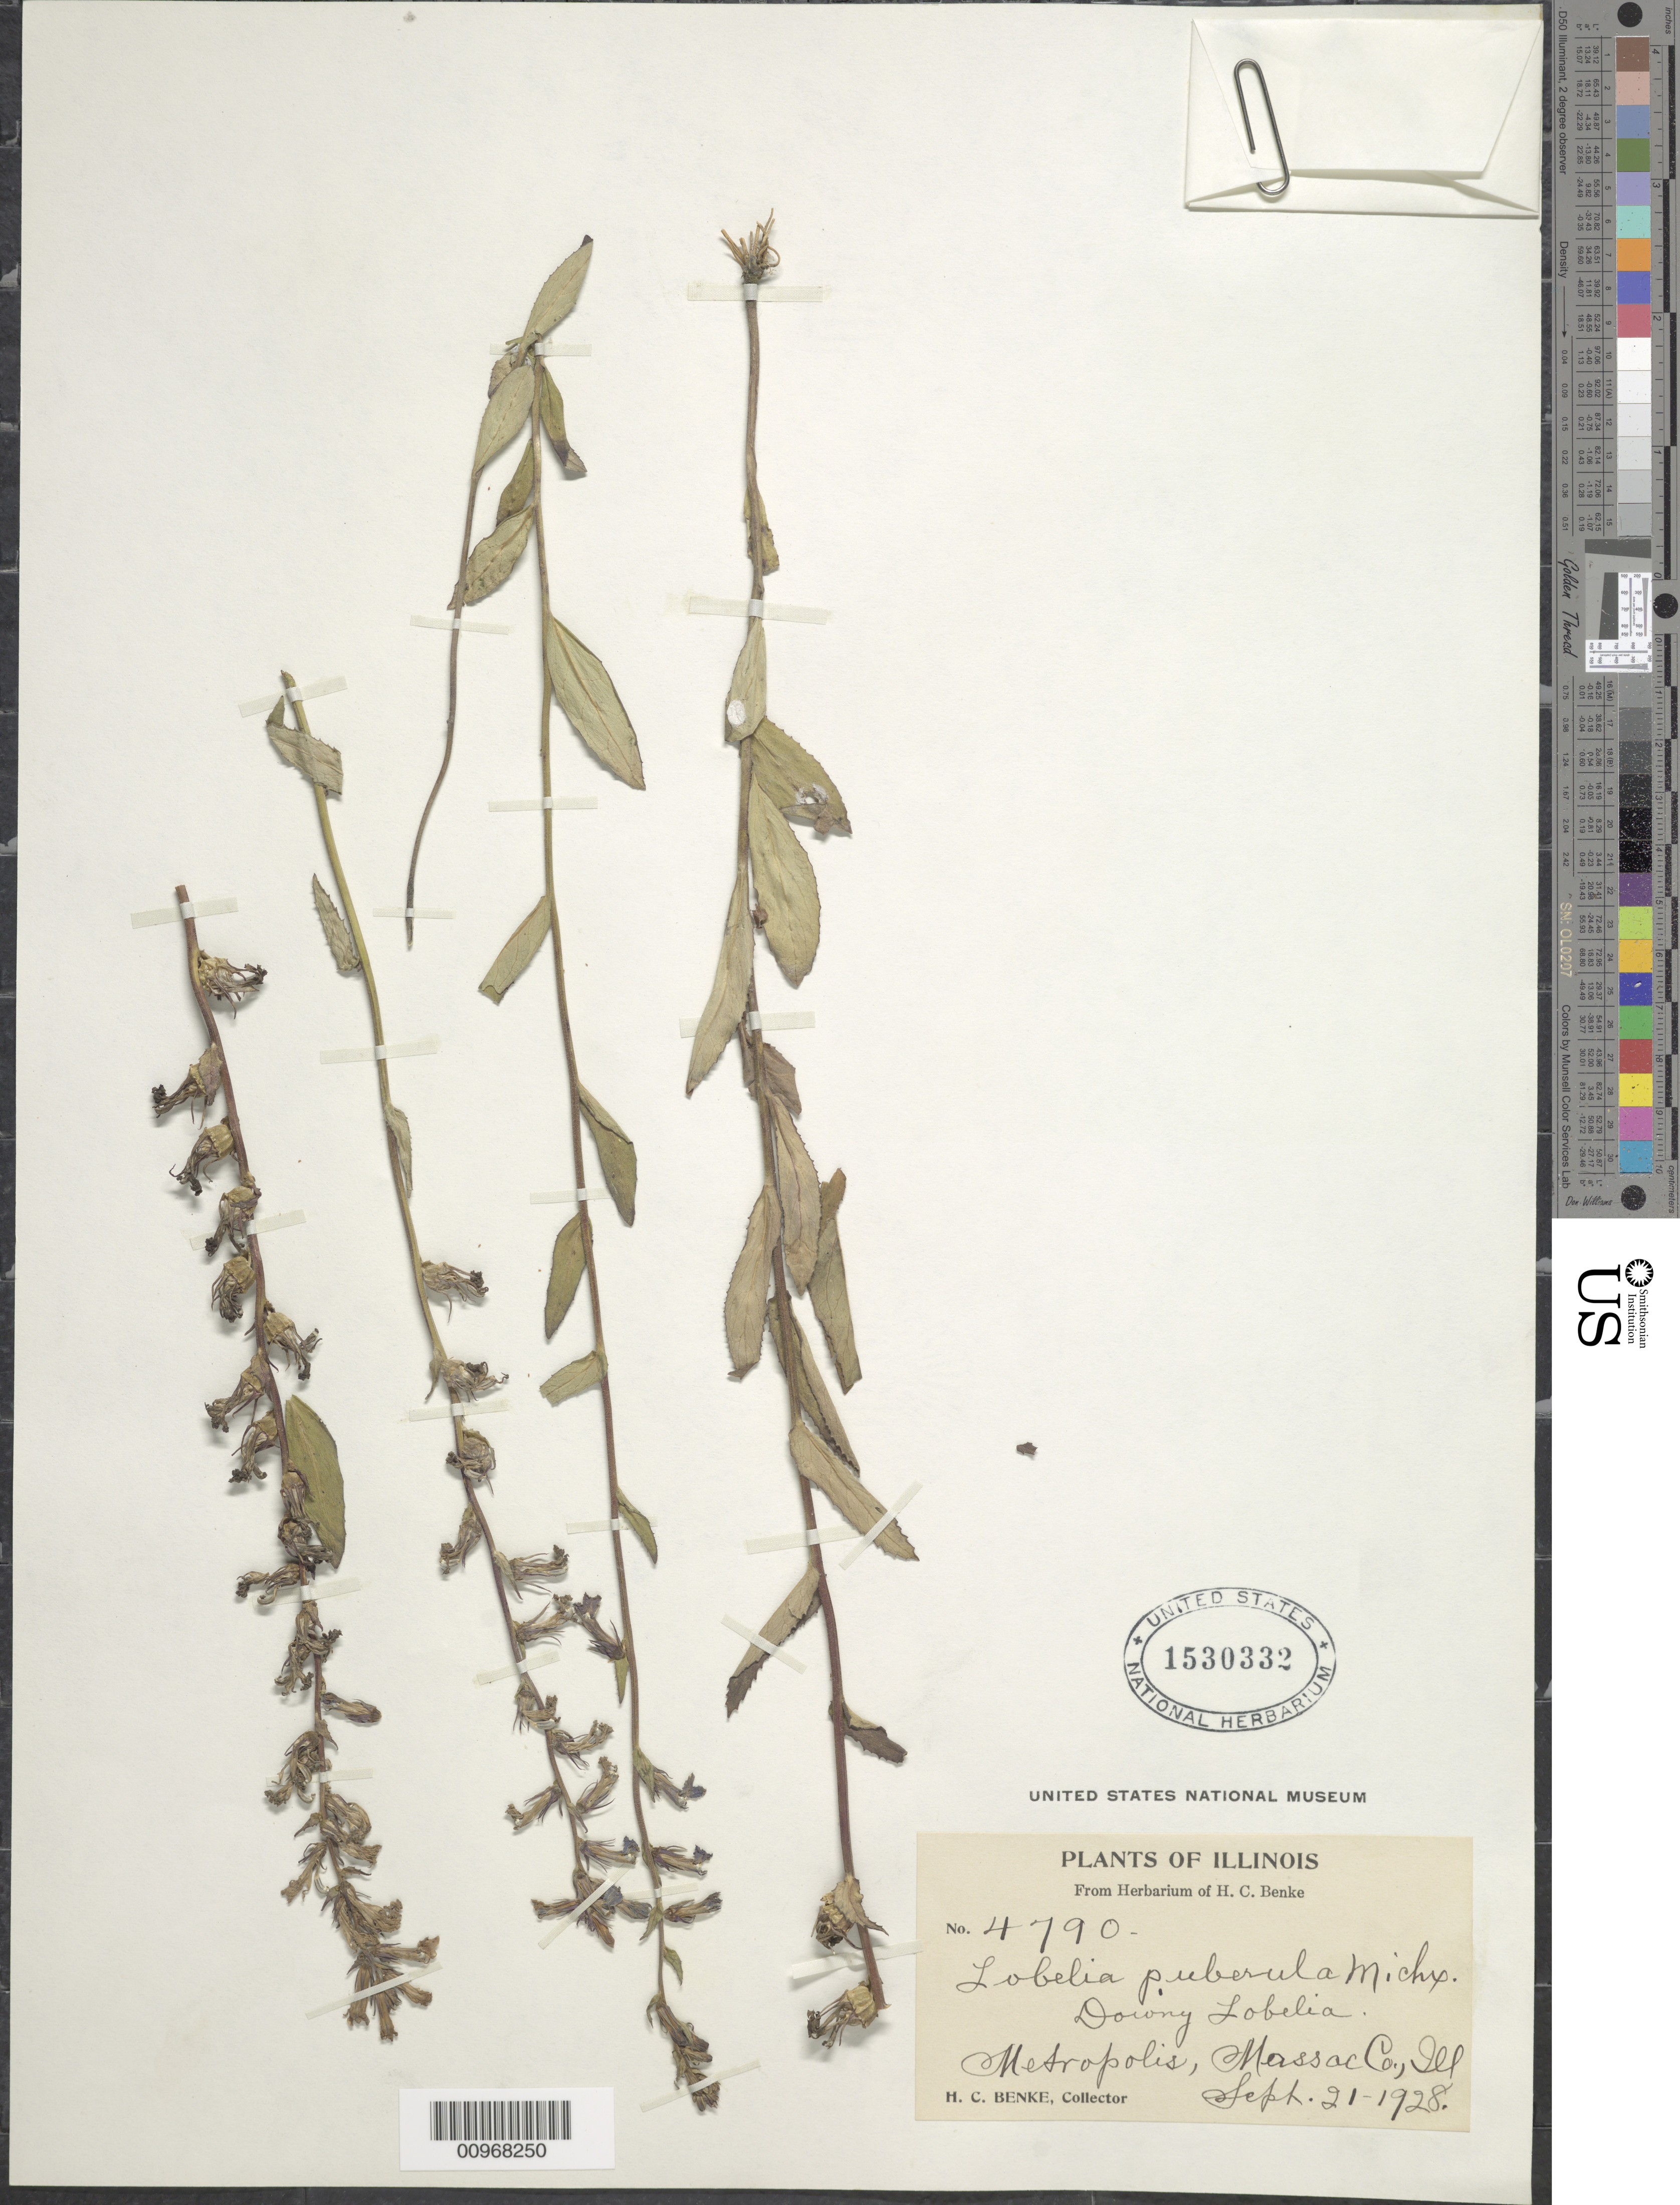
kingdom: Plantae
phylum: Tracheophyta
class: Magnoliopsida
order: Asterales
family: Campanulaceae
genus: Lobelia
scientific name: Lobelia puberula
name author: Michx.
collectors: H. Benke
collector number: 4790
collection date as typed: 21 Sep 1928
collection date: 1928-09-21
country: United States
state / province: Illinois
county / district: Massac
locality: Metropolis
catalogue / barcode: US 1530332